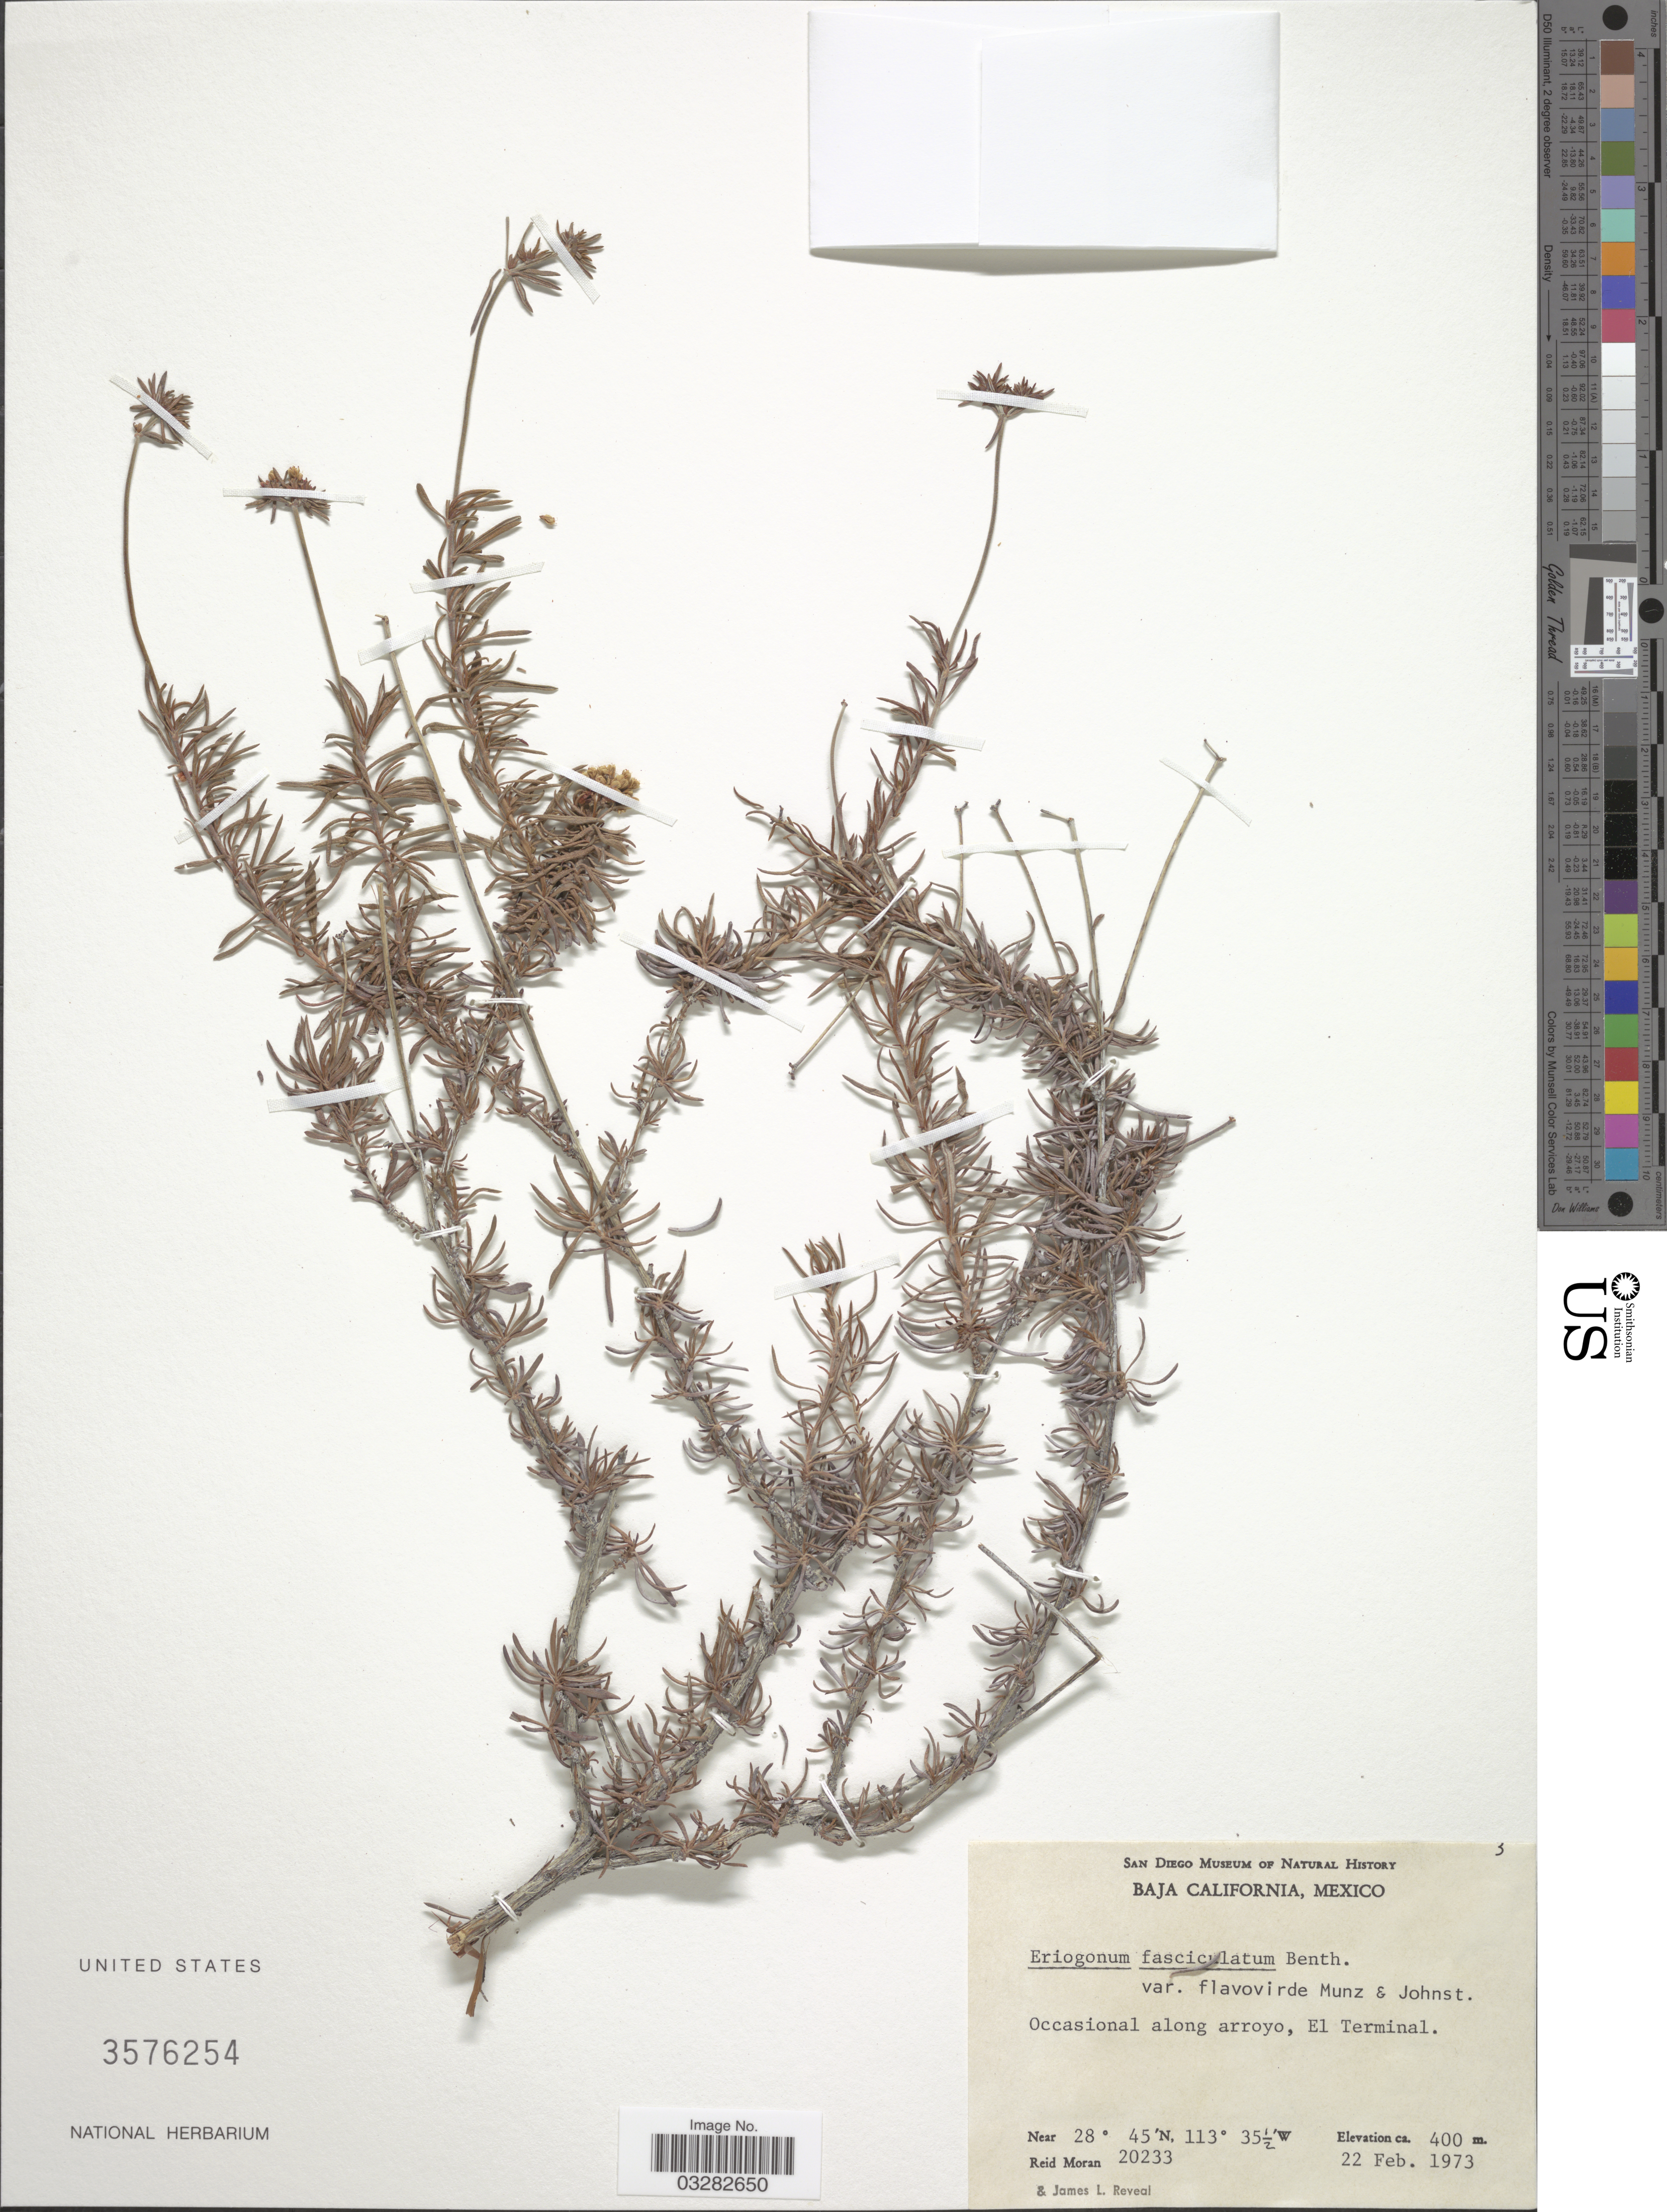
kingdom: Plantae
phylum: Tracheophyta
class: Magnoliopsida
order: Caryophyllales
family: Polygonaceae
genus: Eriogonum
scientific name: Eriogonum fasciculatum var. fasciculatum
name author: Benth.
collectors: R. Moran & J. L. Reveal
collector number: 20233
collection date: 1973-02-22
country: Mexico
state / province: Baja California Norte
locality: Occasional along arroyo, El Terminal.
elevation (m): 400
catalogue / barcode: US 3576254